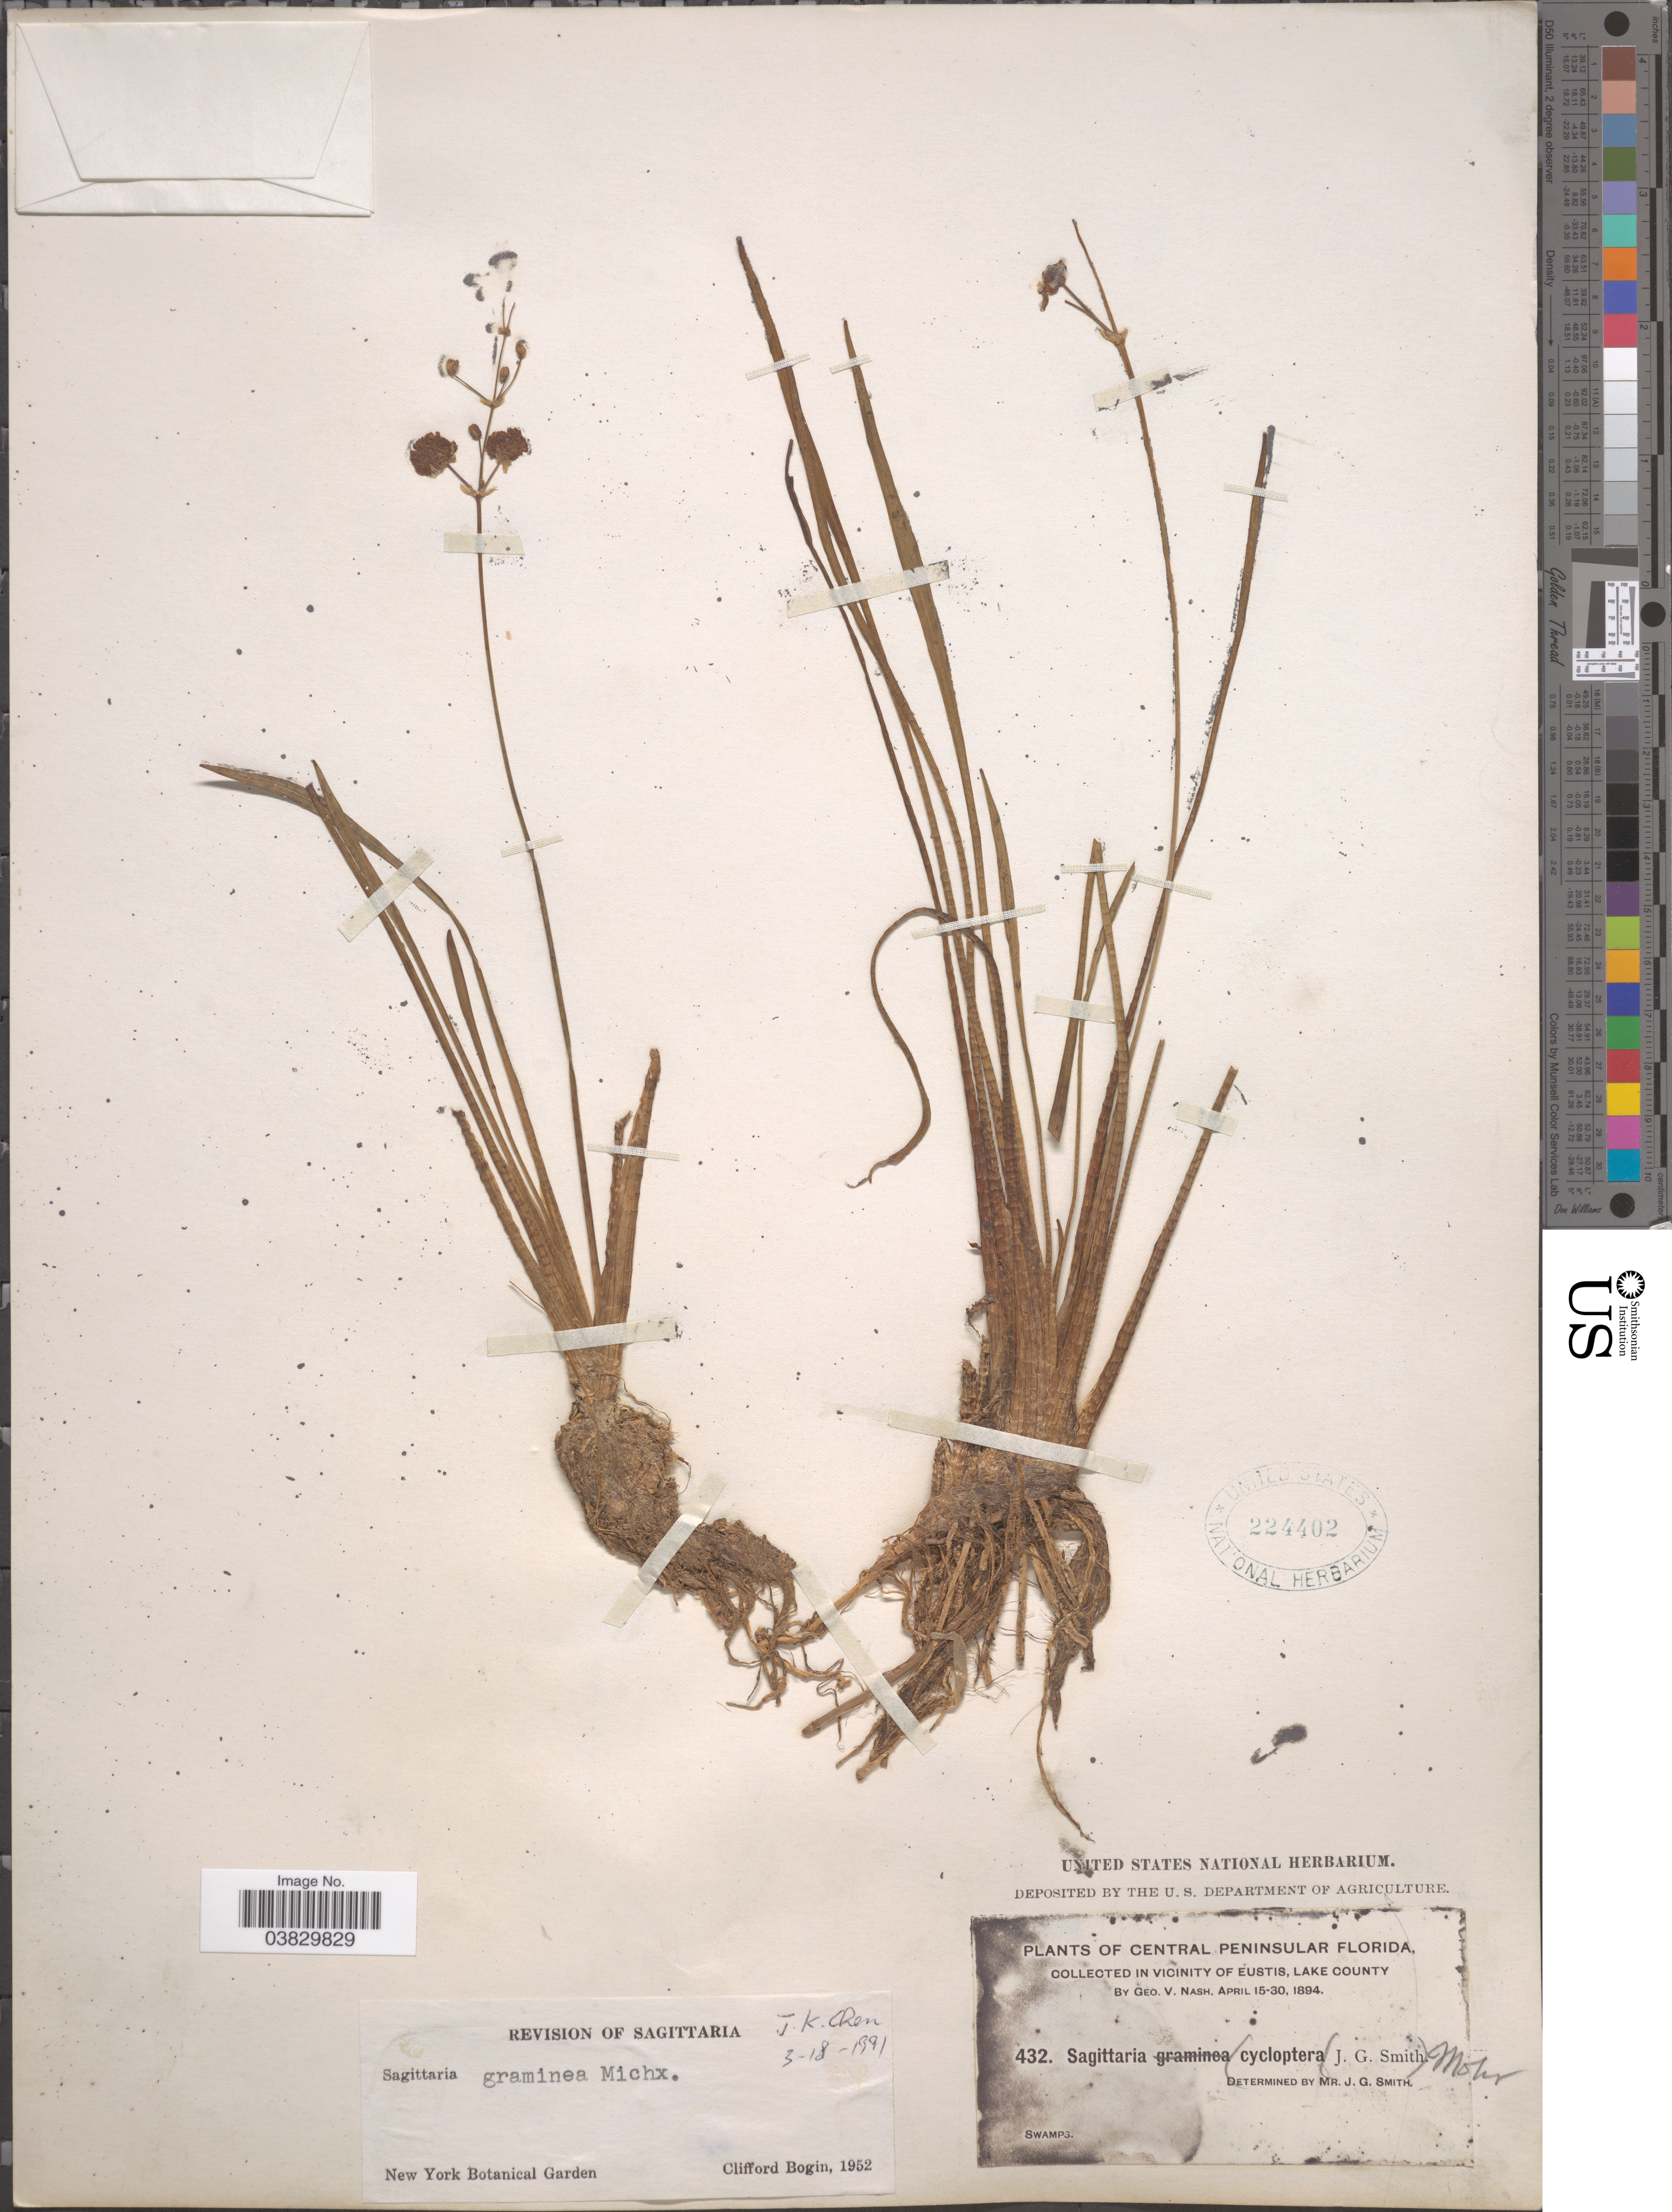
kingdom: Plantae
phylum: Tracheophyta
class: Liliopsida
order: Alismatales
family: Alismataceae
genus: Sagittaria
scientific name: Sagittaria graminea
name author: Michx.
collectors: G. V. Nash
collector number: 432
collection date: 1894-04-15/1894-04-30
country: United States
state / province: Florida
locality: Central Peninsular Florida. In vicinity of Eustis, Lake County. Swamp 3.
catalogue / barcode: US 224402